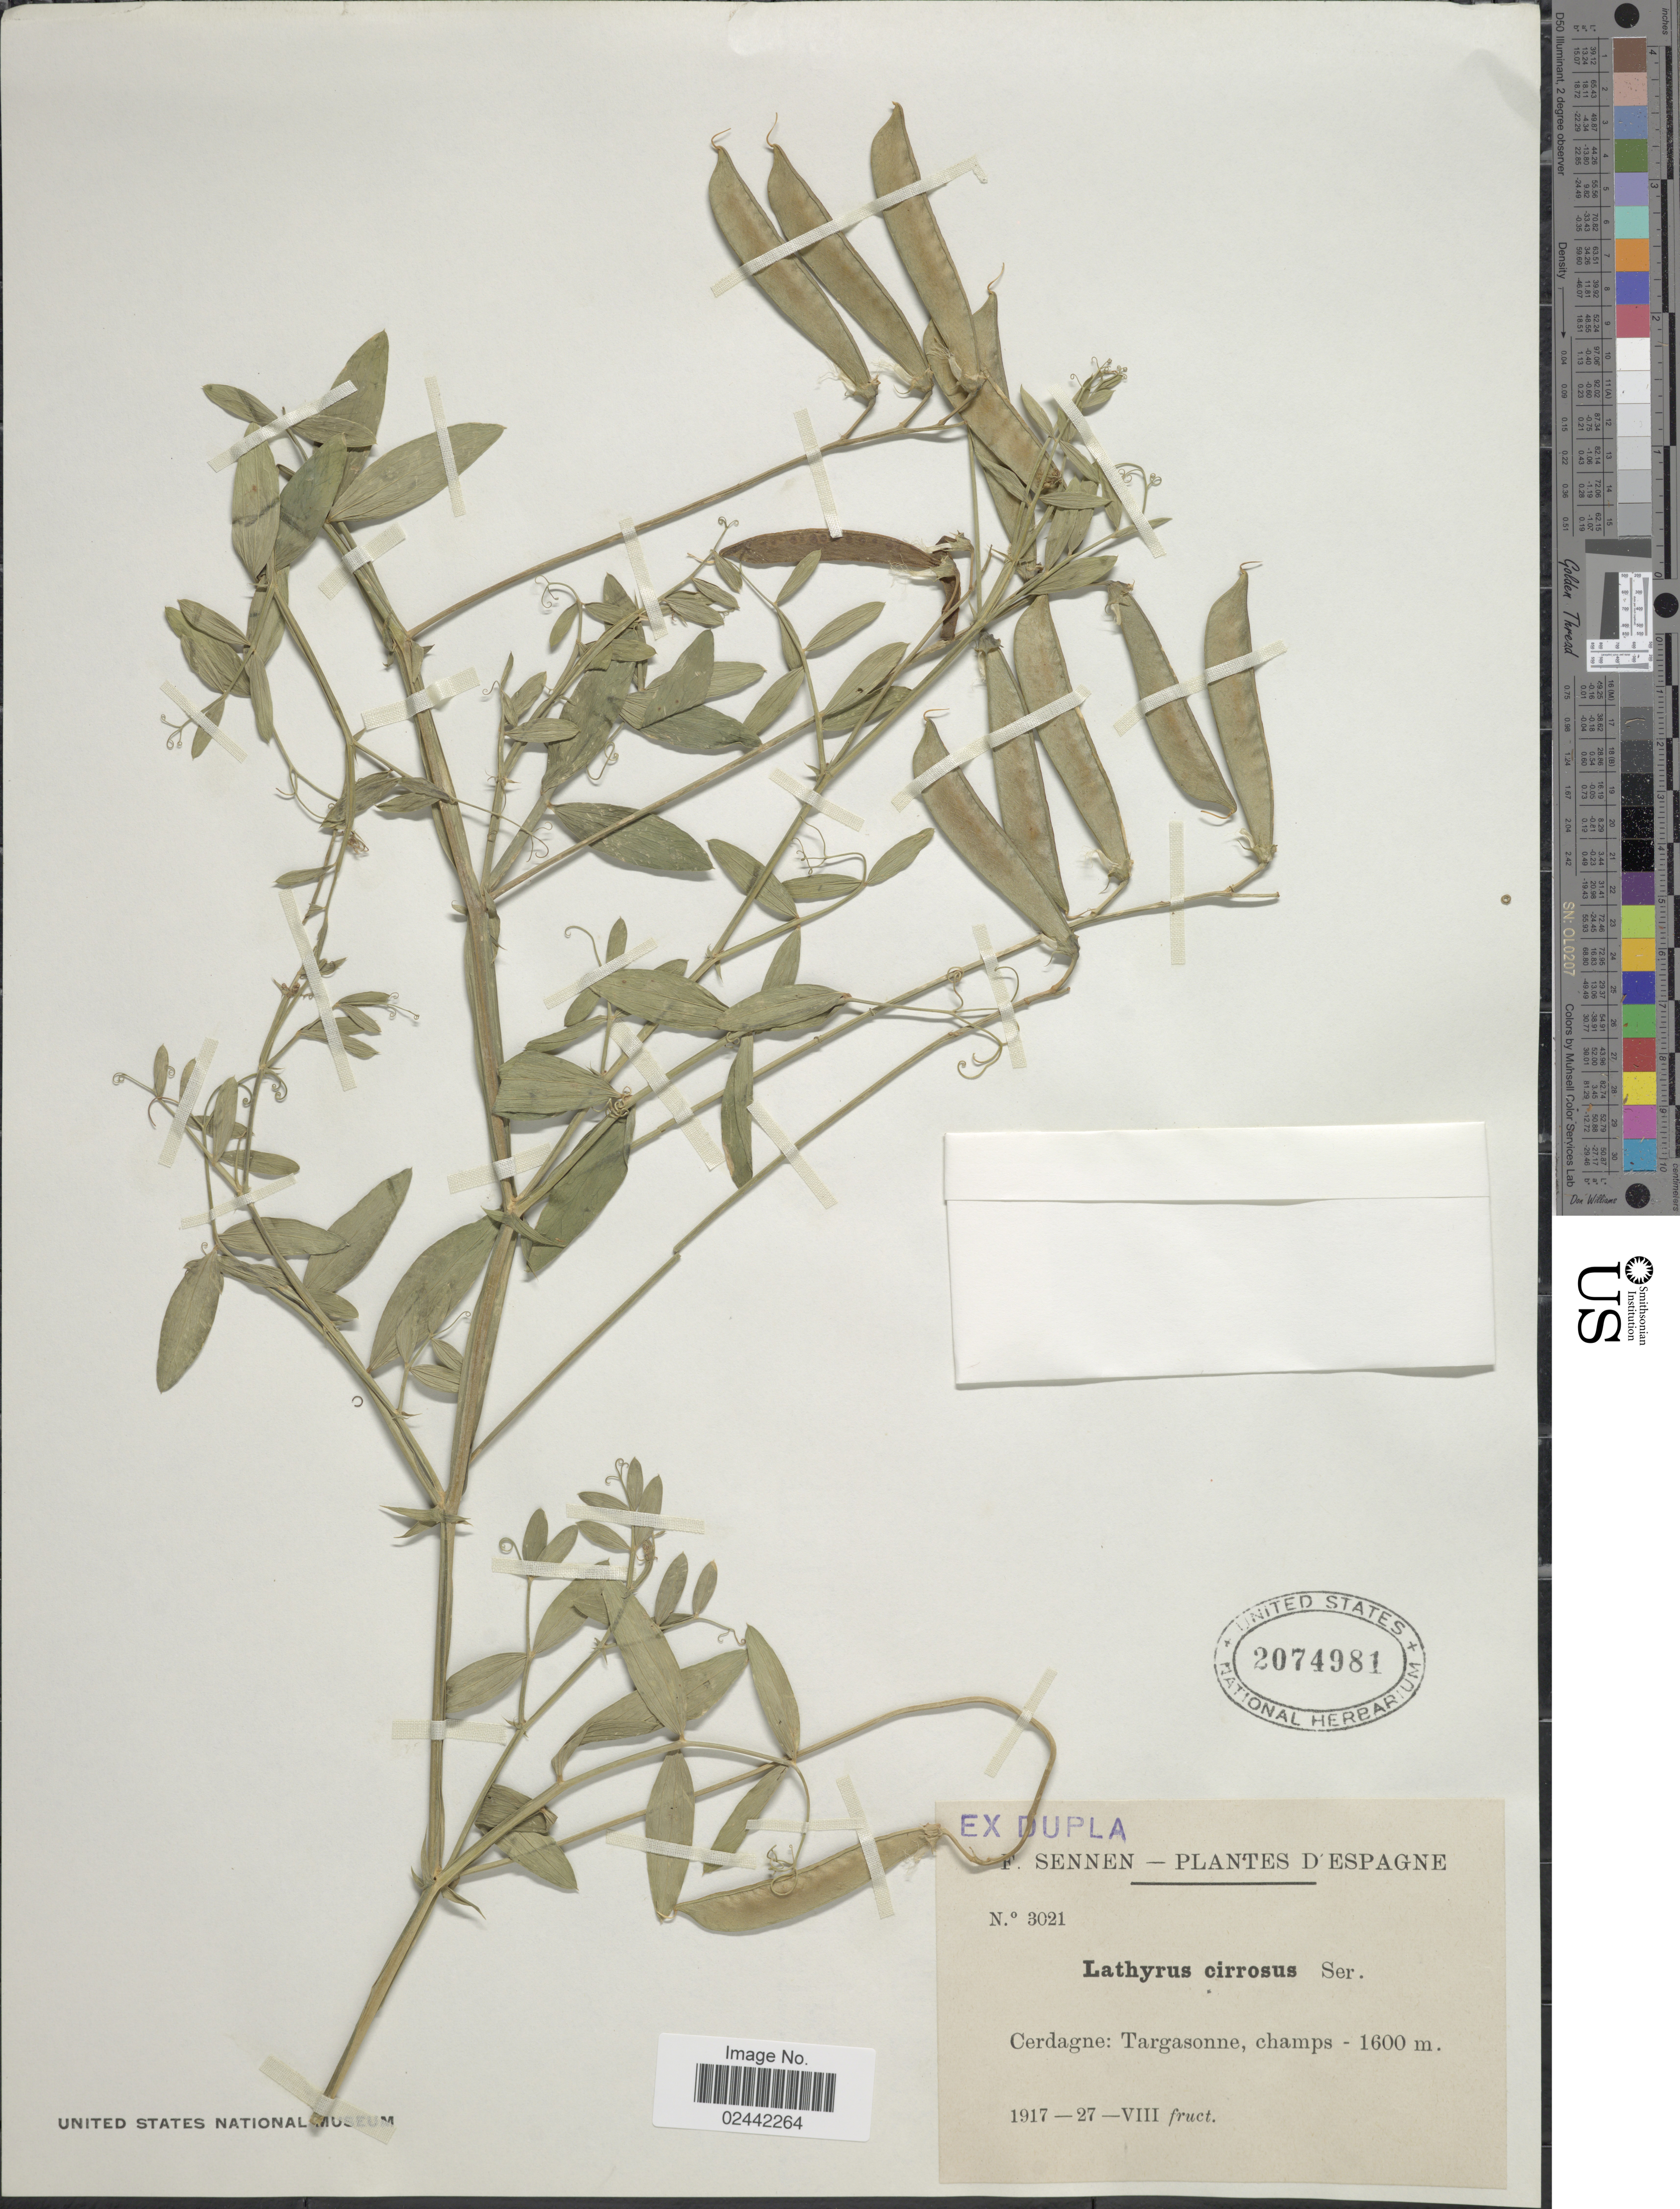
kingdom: Plantae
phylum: Tracheophyta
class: Magnoliopsida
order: Fabales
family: Fabaceae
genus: Lathyrus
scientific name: Lathyrus ecirrhosus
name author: A. Heller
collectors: E. Sennen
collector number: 3021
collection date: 1917-08-27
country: Spain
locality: D'Espagne. Cerdagne: Targasonne, champs.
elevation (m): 1600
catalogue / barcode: US 2074981